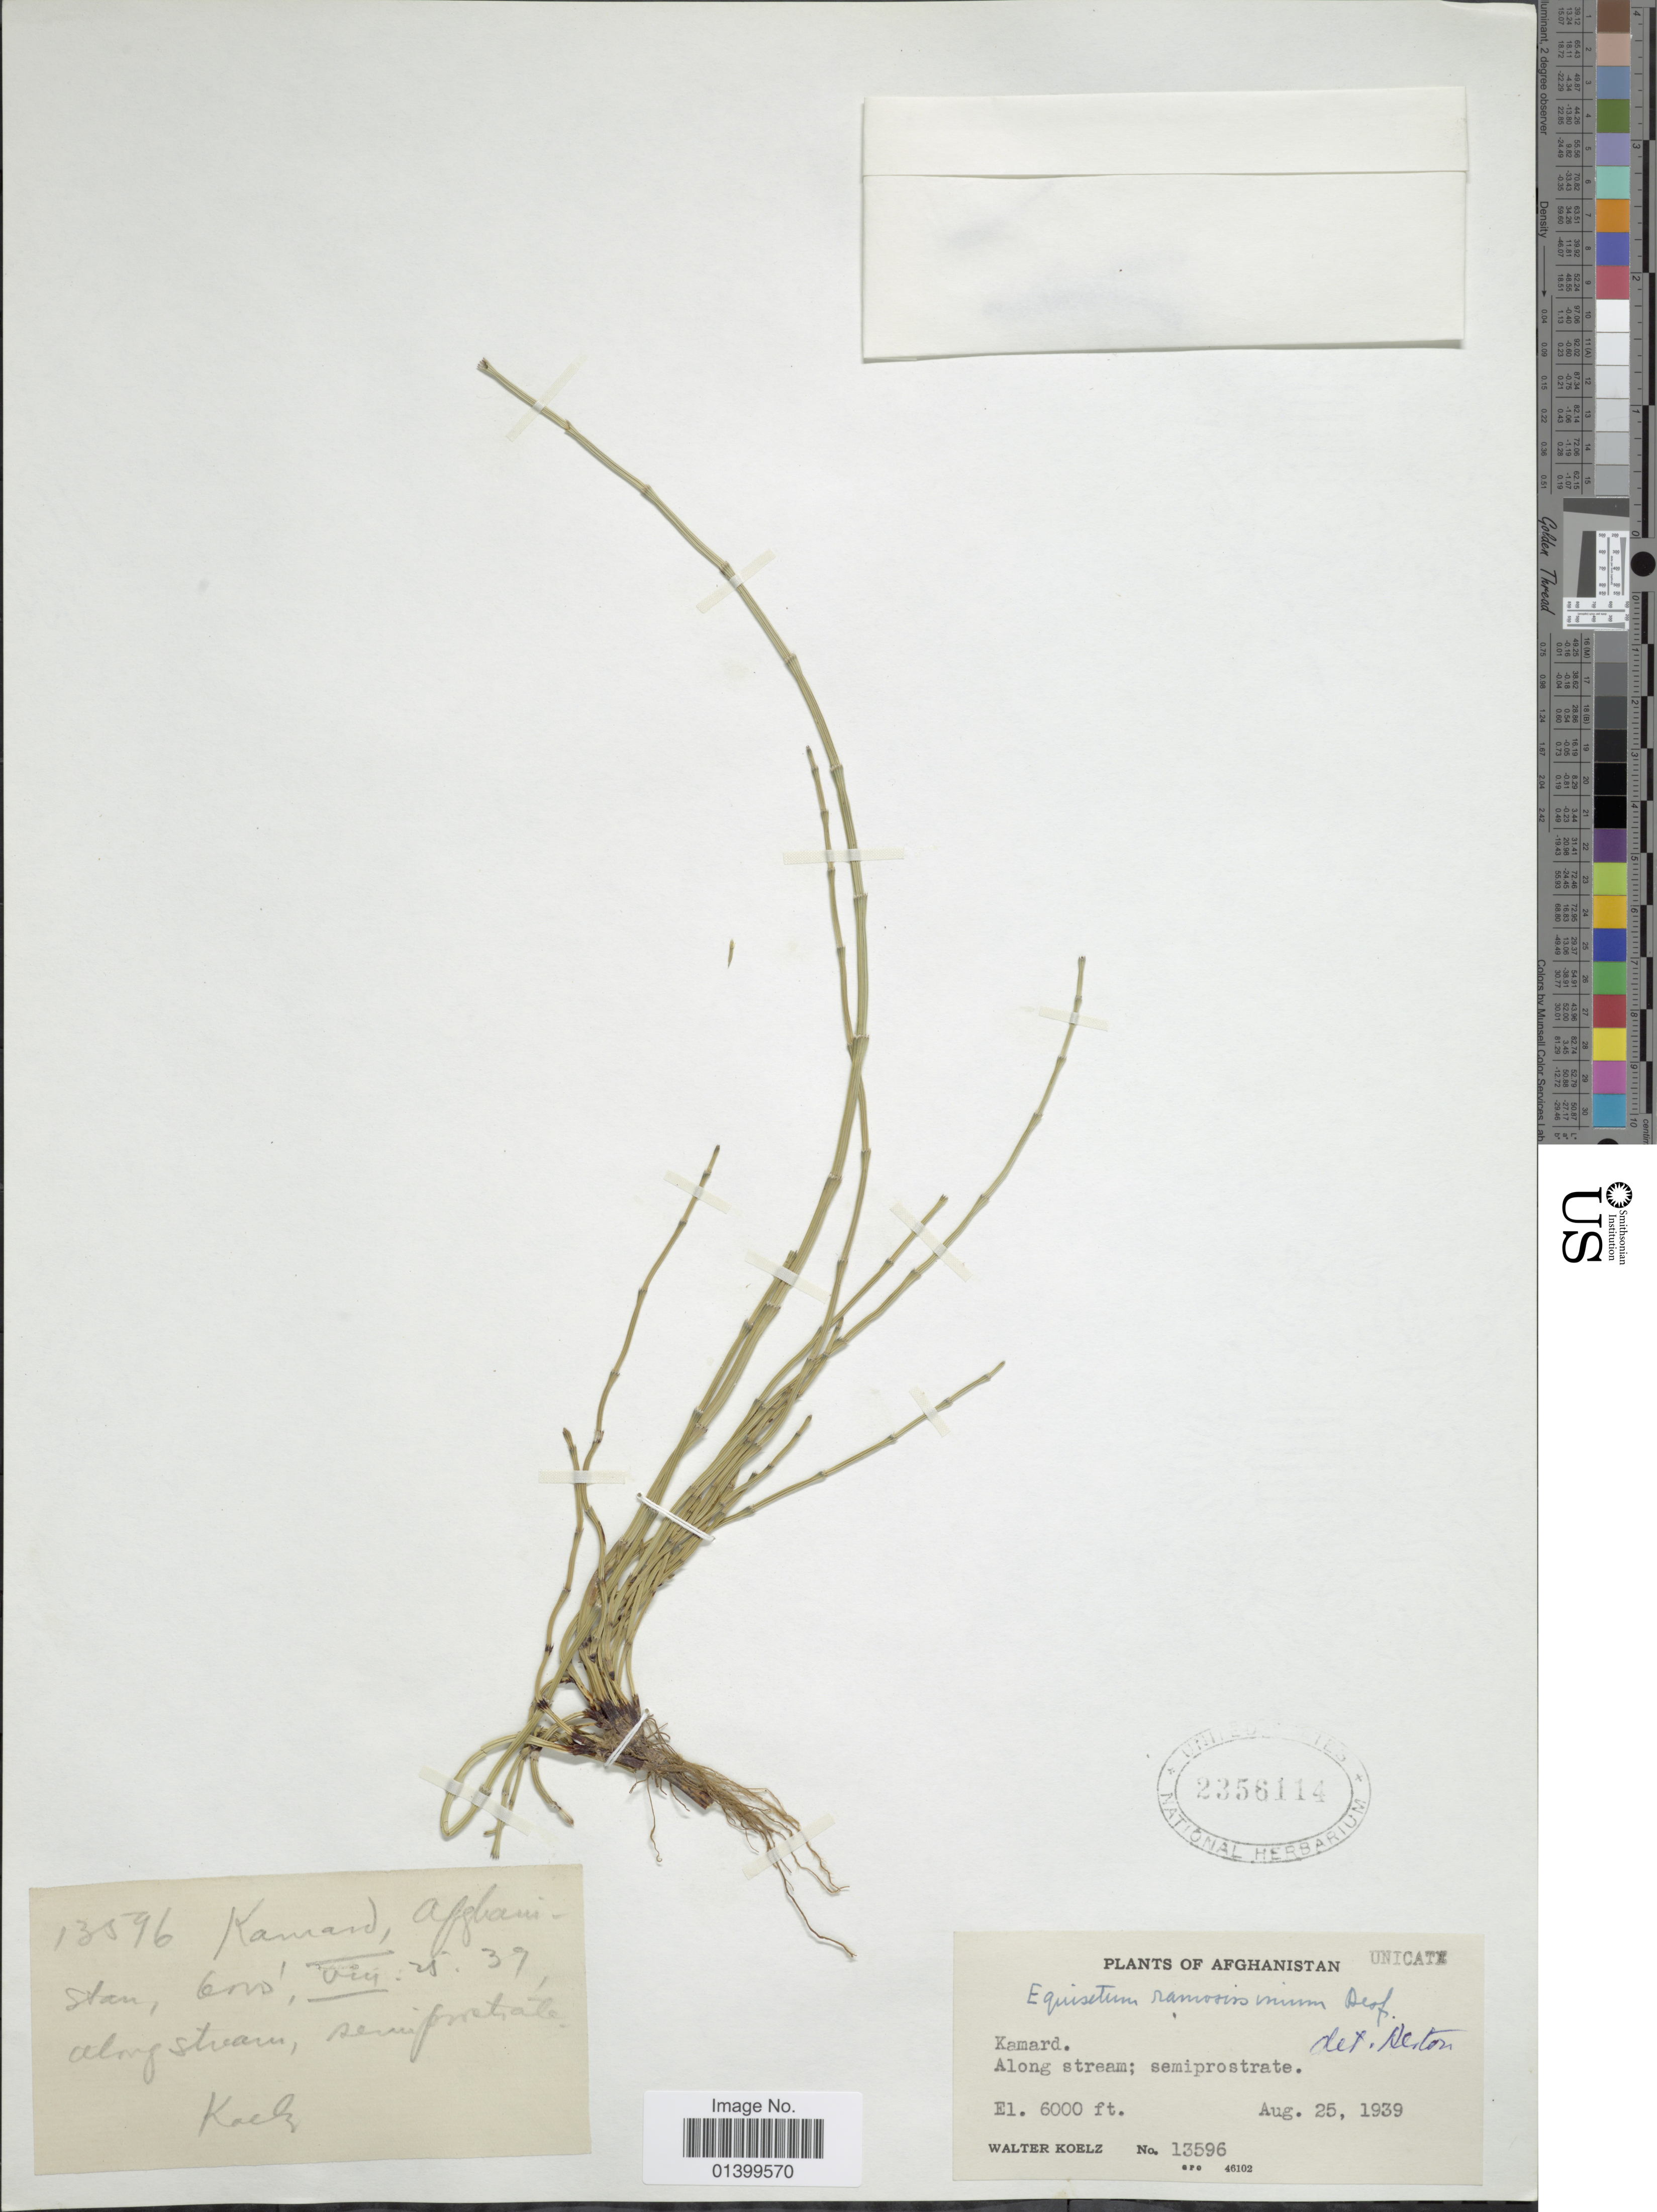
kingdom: Plantae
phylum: Tracheophyta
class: Polypodiopsida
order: Equisetales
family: Equisetaceae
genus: Equisetum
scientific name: Equisetum ramosissimum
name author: Desf.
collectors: W. N. Koelz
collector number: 13596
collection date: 1939-08-25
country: Afghanistan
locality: Kamard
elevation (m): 1829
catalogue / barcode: US 2356114